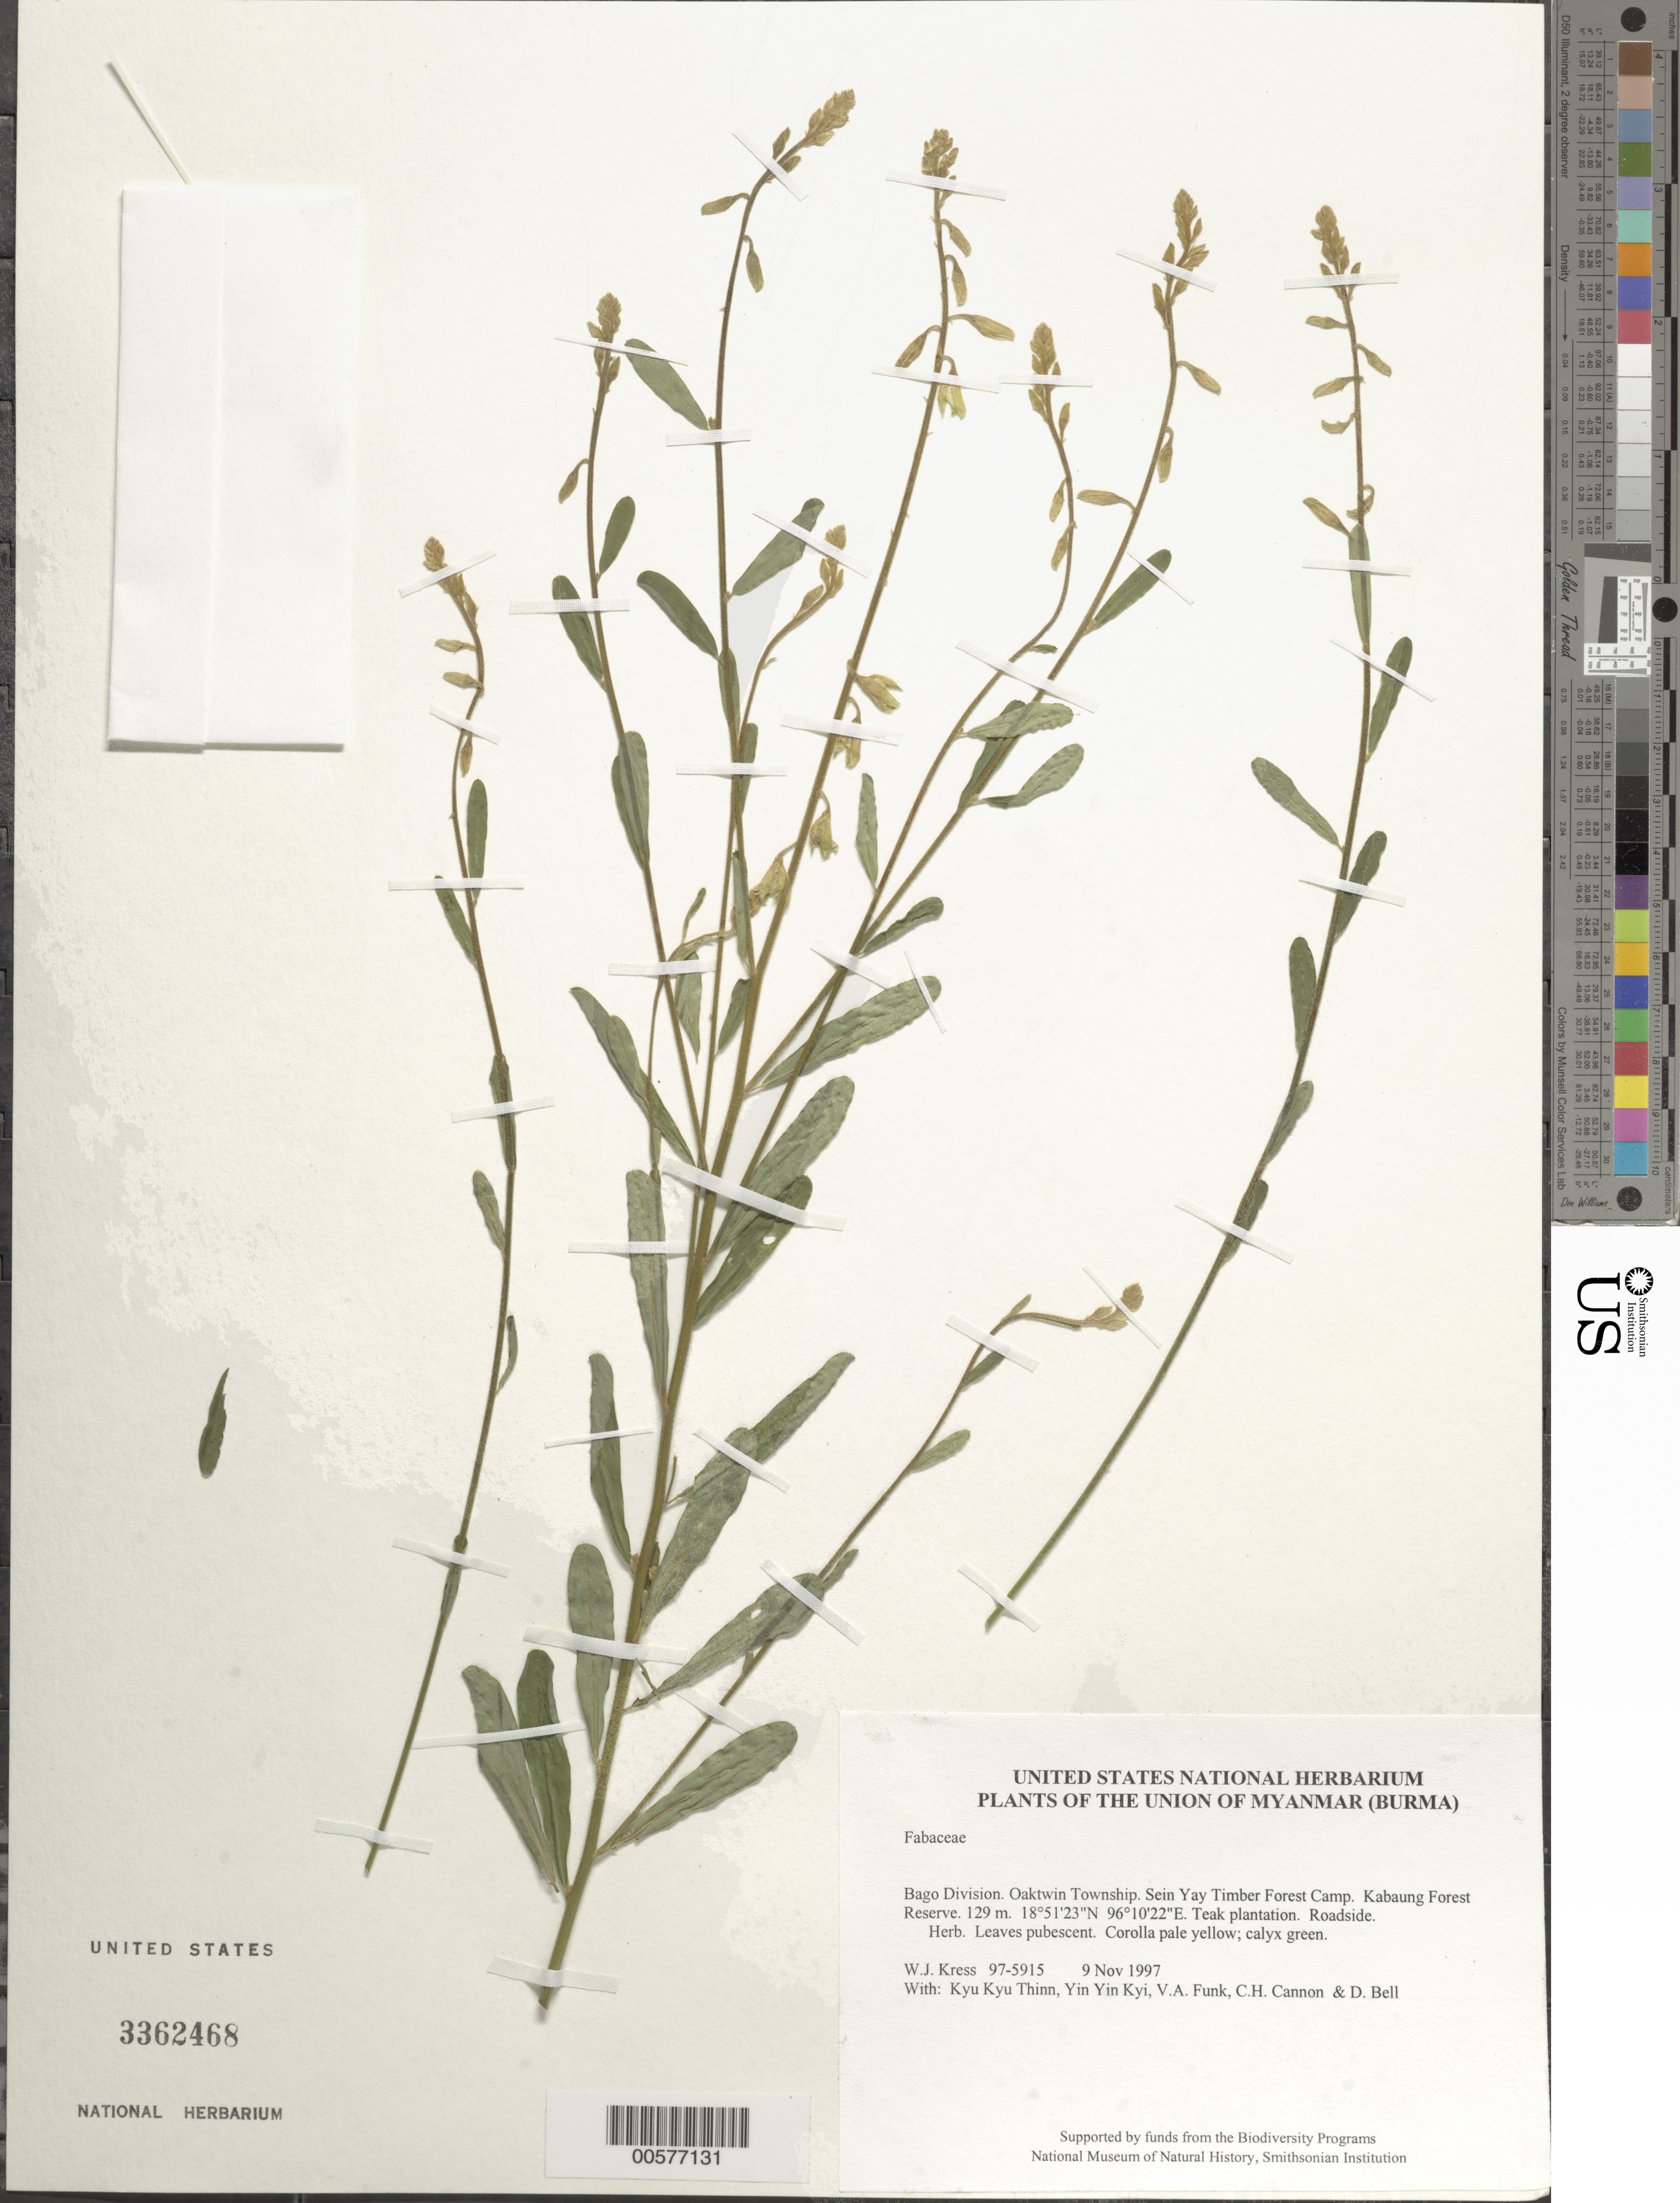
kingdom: Plantae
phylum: Tracheophyta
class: Magnoliopsida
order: Fabales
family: Fabaceae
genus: Crotalaria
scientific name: Crotalaria sp.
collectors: W. J. Kress, Kyu Kyu Thinn, Yin Yin Kyi, V. Funk, C. H. Cannon & D. A. Bell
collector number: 97-5915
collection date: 1997-11-09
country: Myanmar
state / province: Bago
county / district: Oaktwin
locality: Sein Yay Timber Forest Camp. Kabaung Forest Reserve.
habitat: Teak plantation. Roadside.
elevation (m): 129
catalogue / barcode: US 3362468